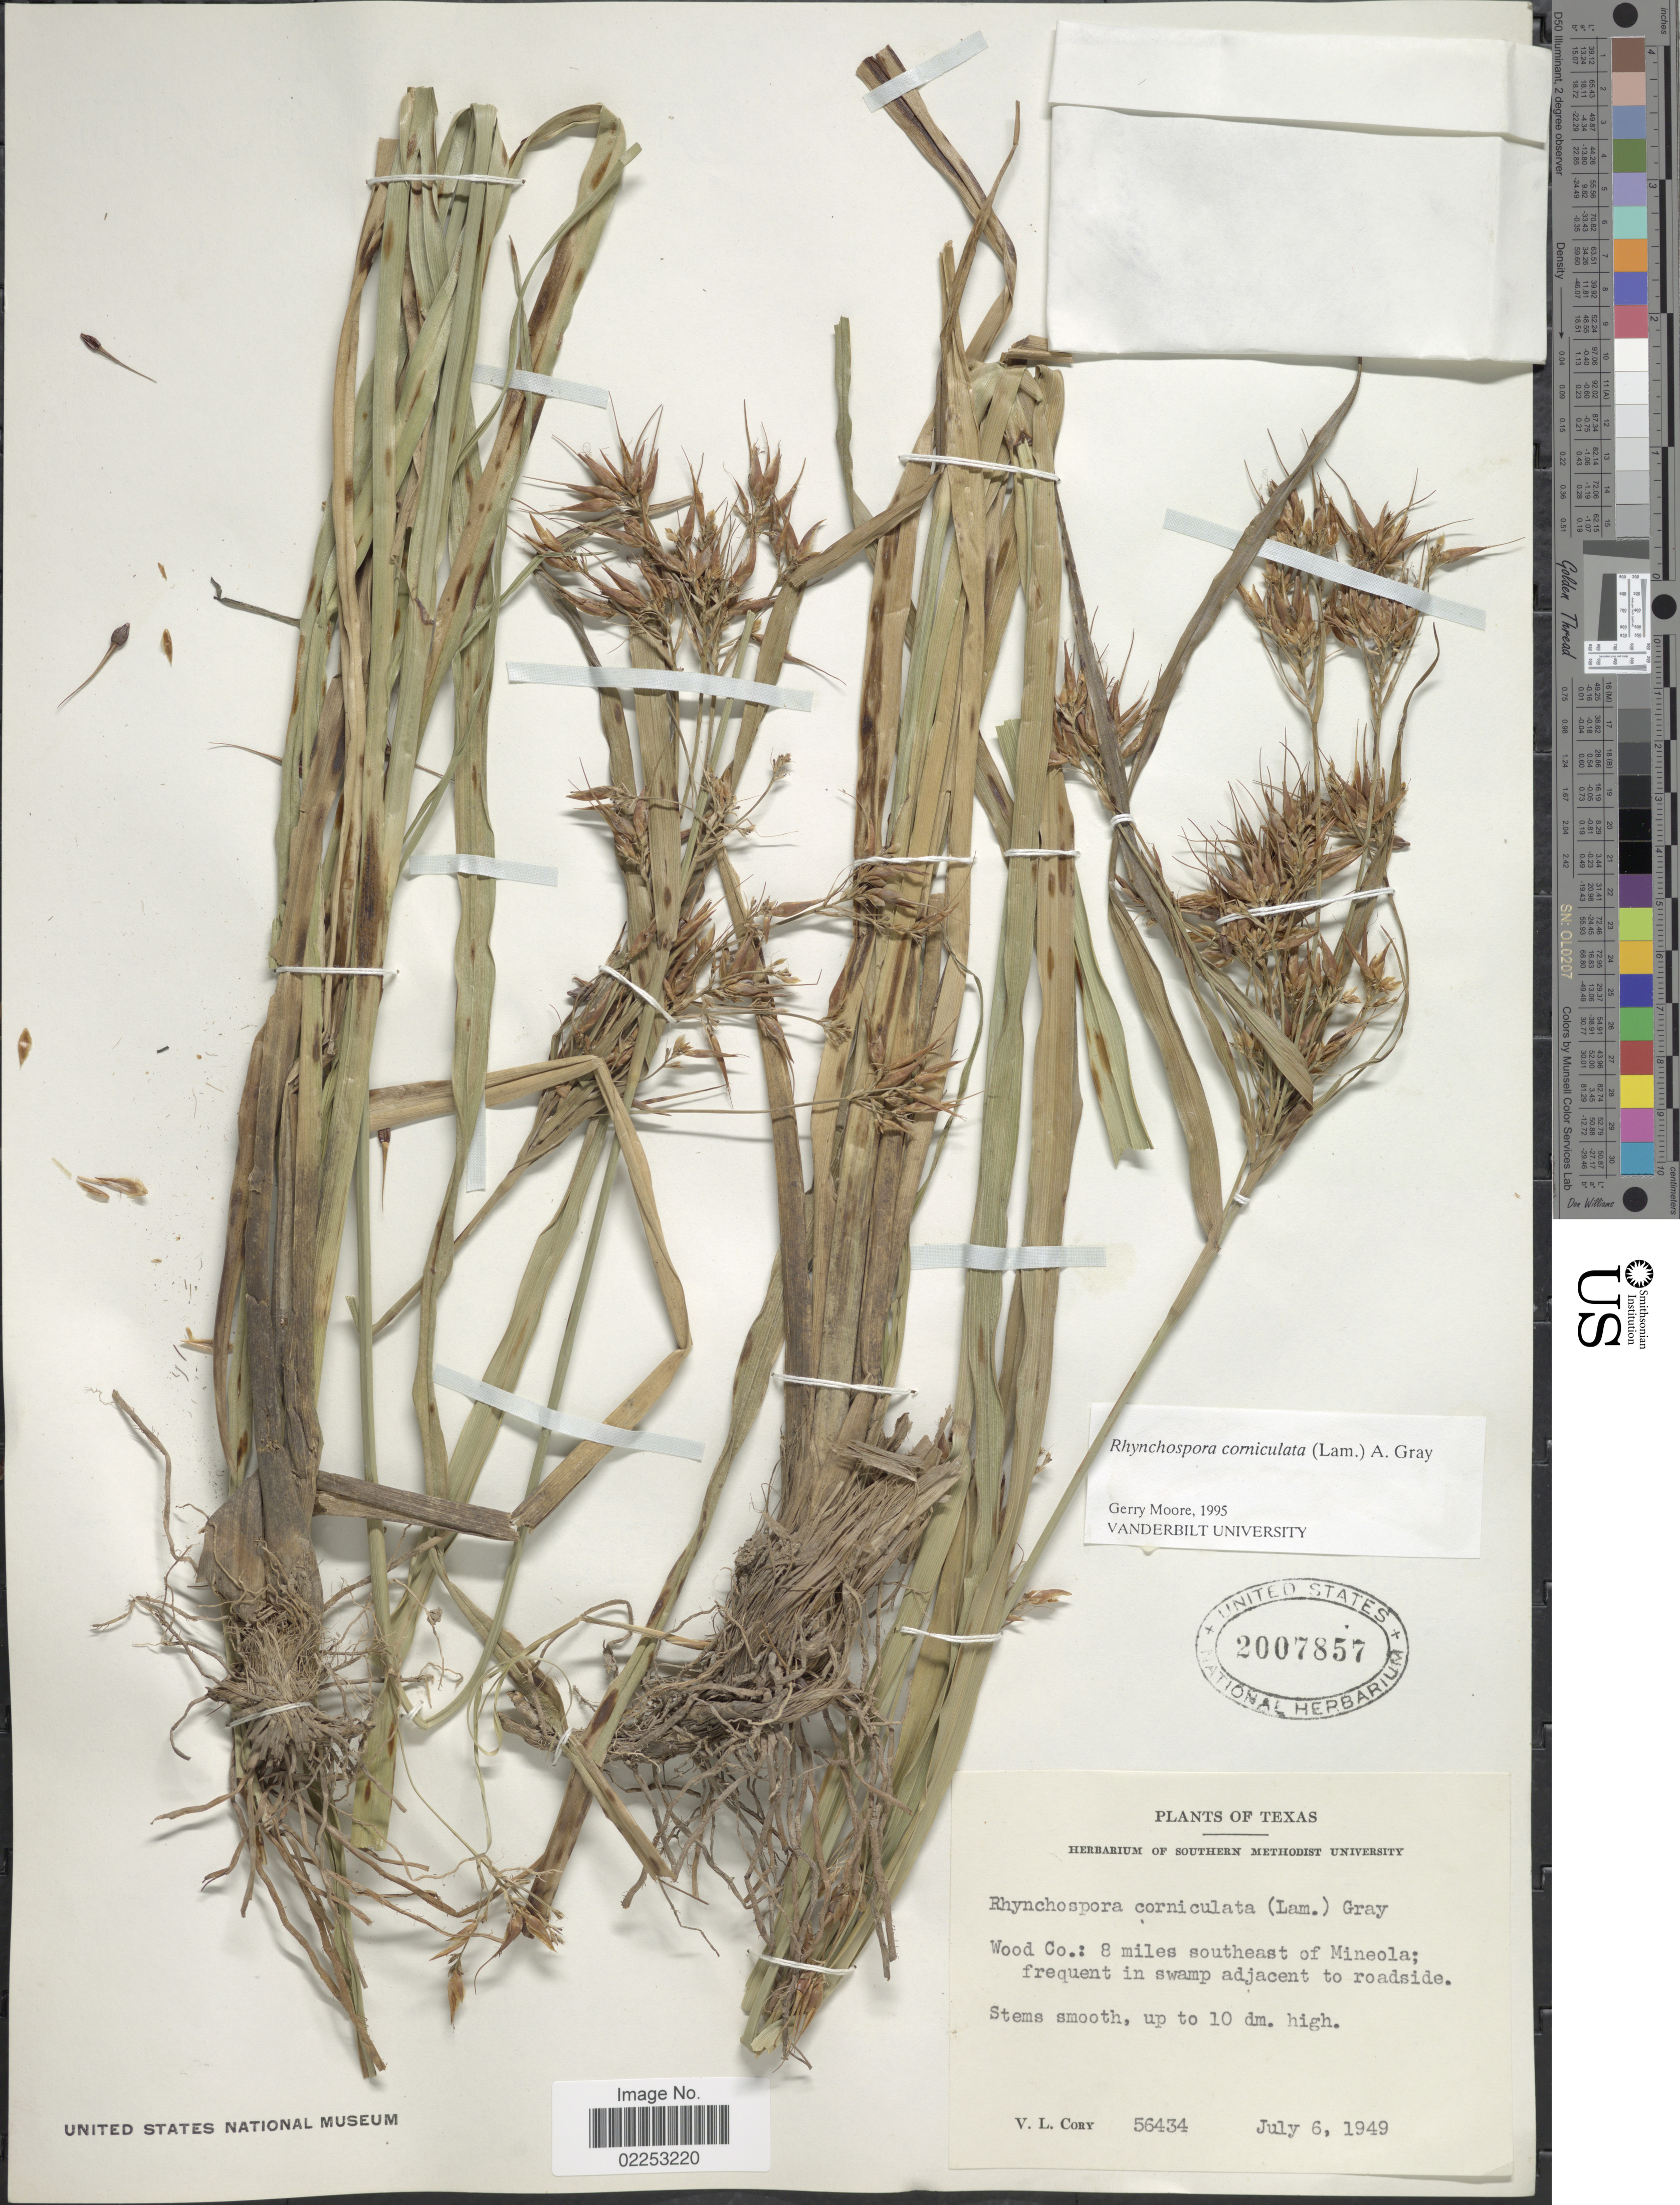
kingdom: Plantae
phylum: Tracheophyta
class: Liliopsida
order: Poales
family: Cyperaceae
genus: Rhynchospora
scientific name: Rhynchospora corniculata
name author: (Lam.) A. Gray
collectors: V. Cory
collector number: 56434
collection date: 1949-07-06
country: United States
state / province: Texas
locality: Wood Co.: 8 miles southeast of Mineola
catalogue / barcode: US 2007857